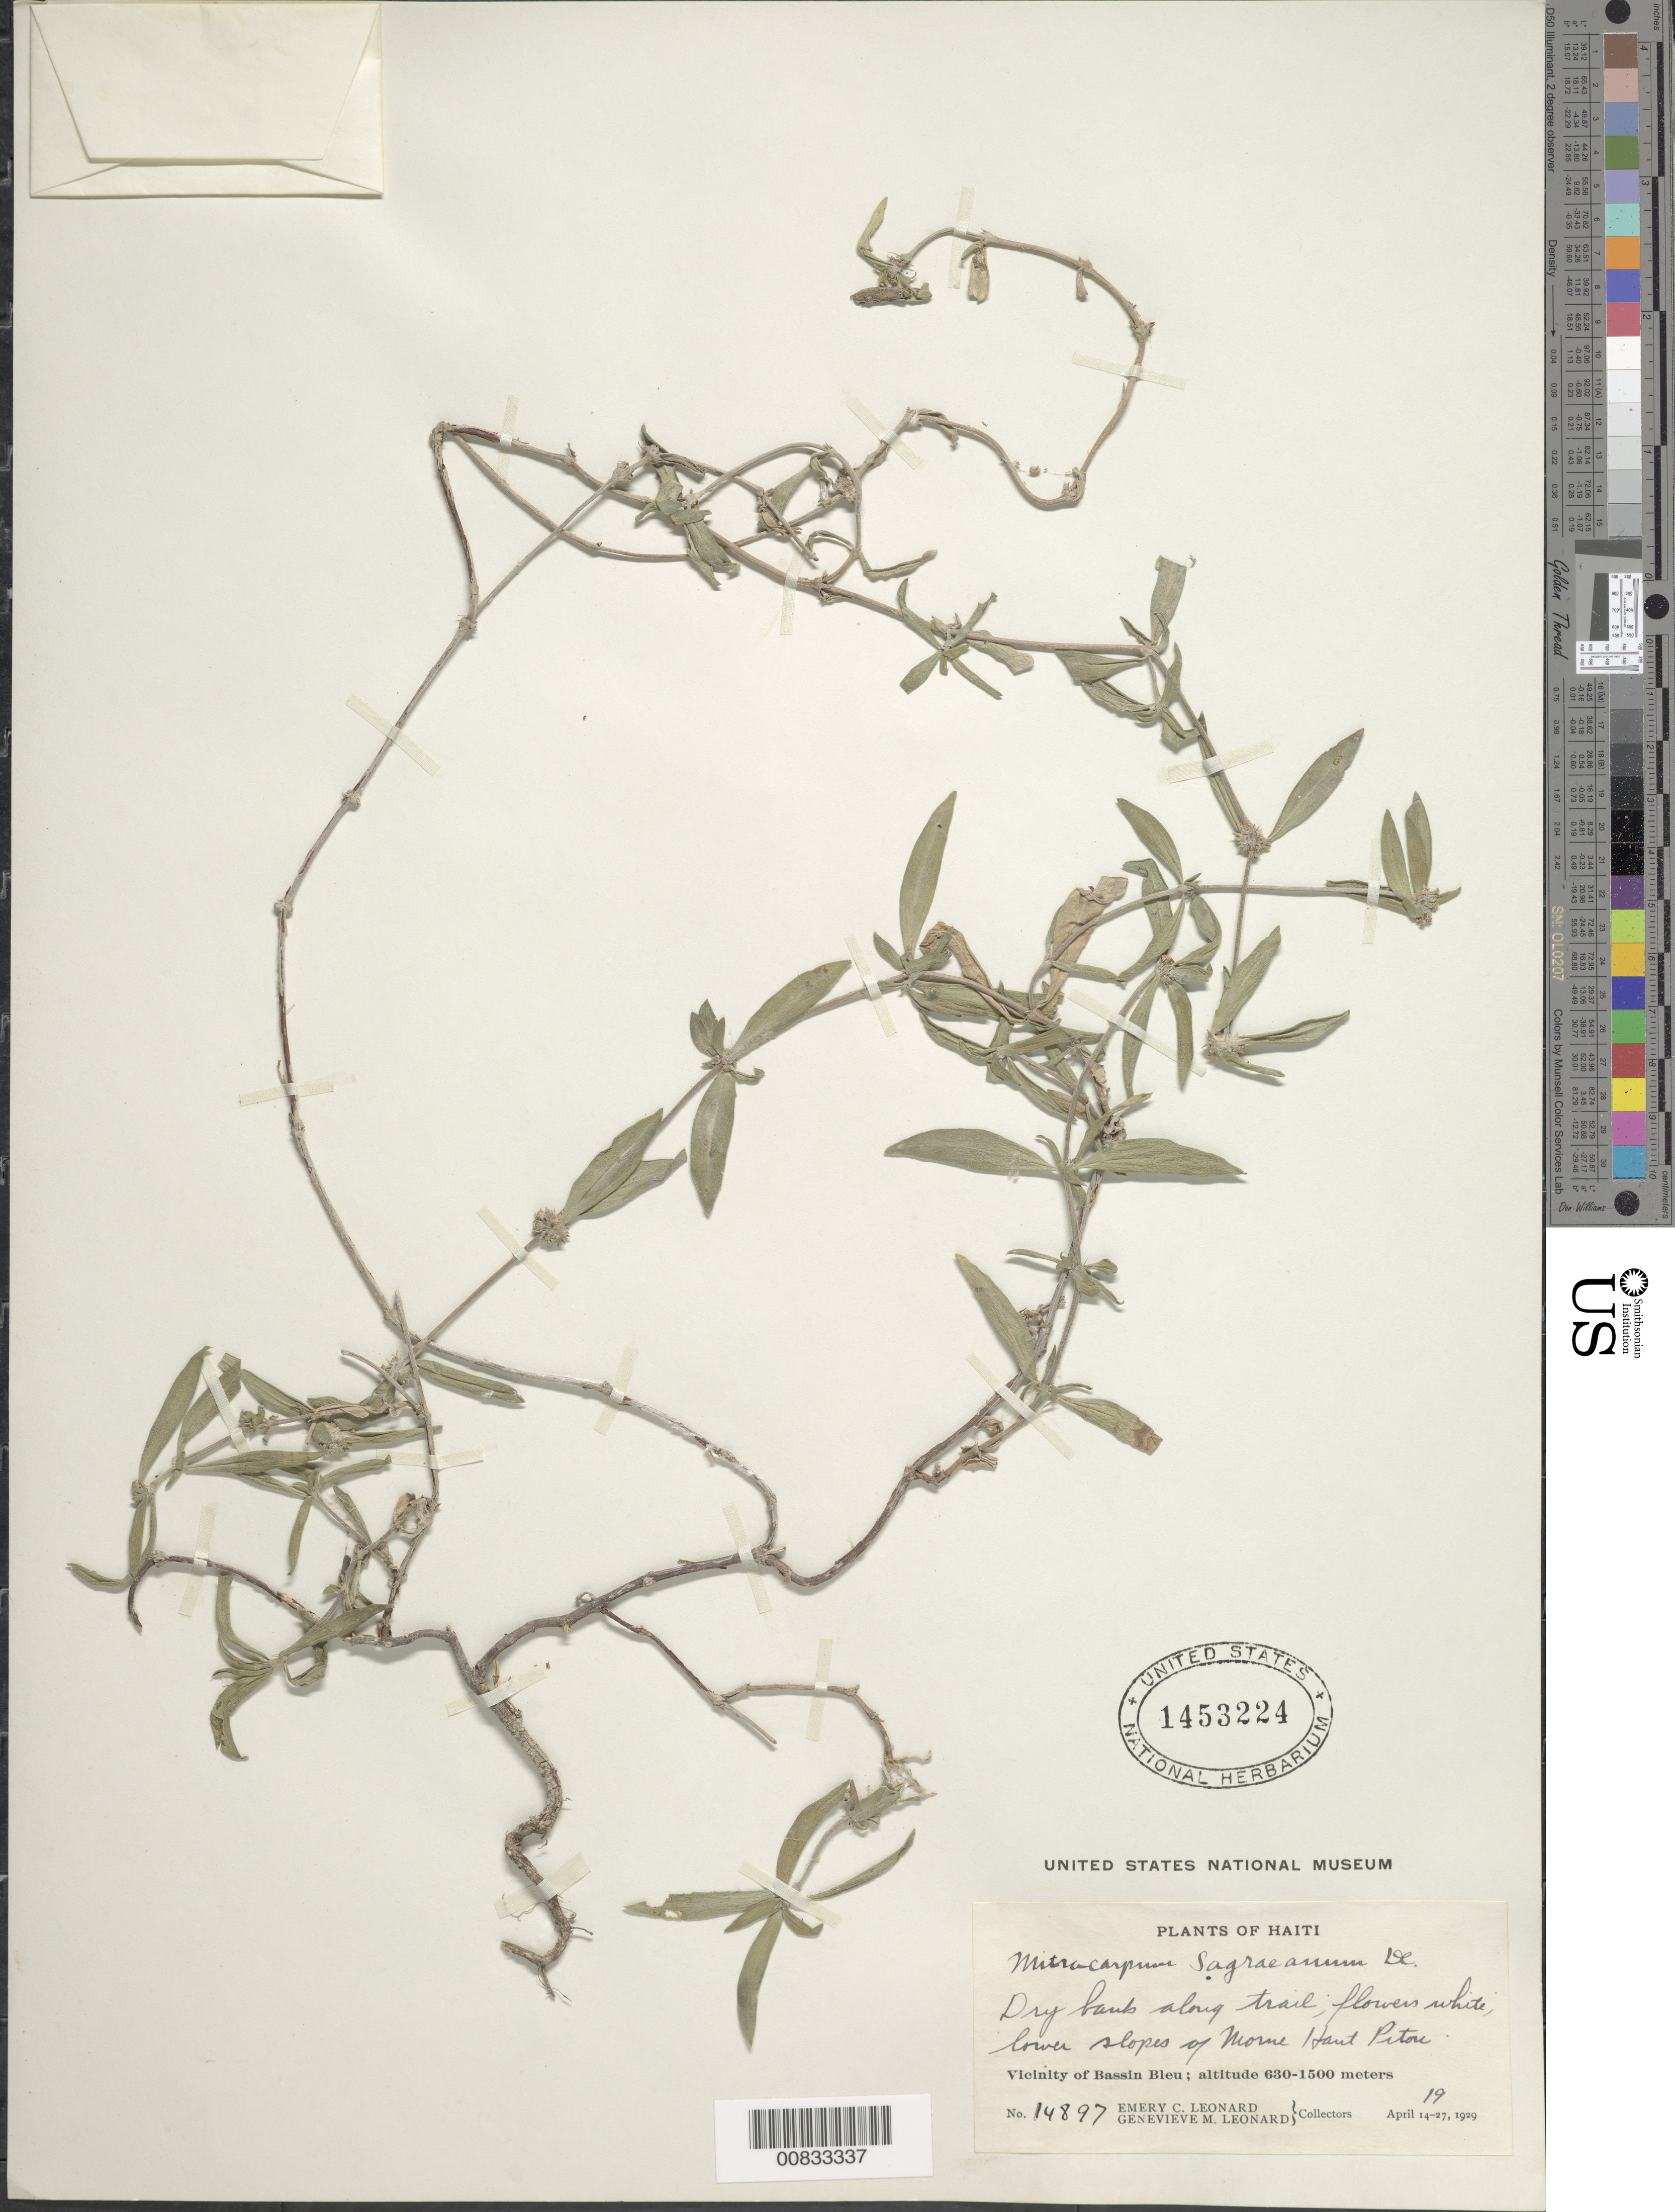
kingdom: Plantae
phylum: Tracheophyta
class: Magnoliopsida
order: Gentianales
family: Rubiaceae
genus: Mitracarpus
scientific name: Mitracarpus sagraeanus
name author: DC.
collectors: E. C. Leonard & G. M. Leonard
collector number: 14897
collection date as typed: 19 Apr 1929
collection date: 1929-04-19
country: Haiti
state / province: Nord-Ouest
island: Hispaniola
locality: Vicinity of Bassin Bleu, lower slopes of Morne Haut Piton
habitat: Dry banks along trail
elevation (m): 630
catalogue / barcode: US 1453224